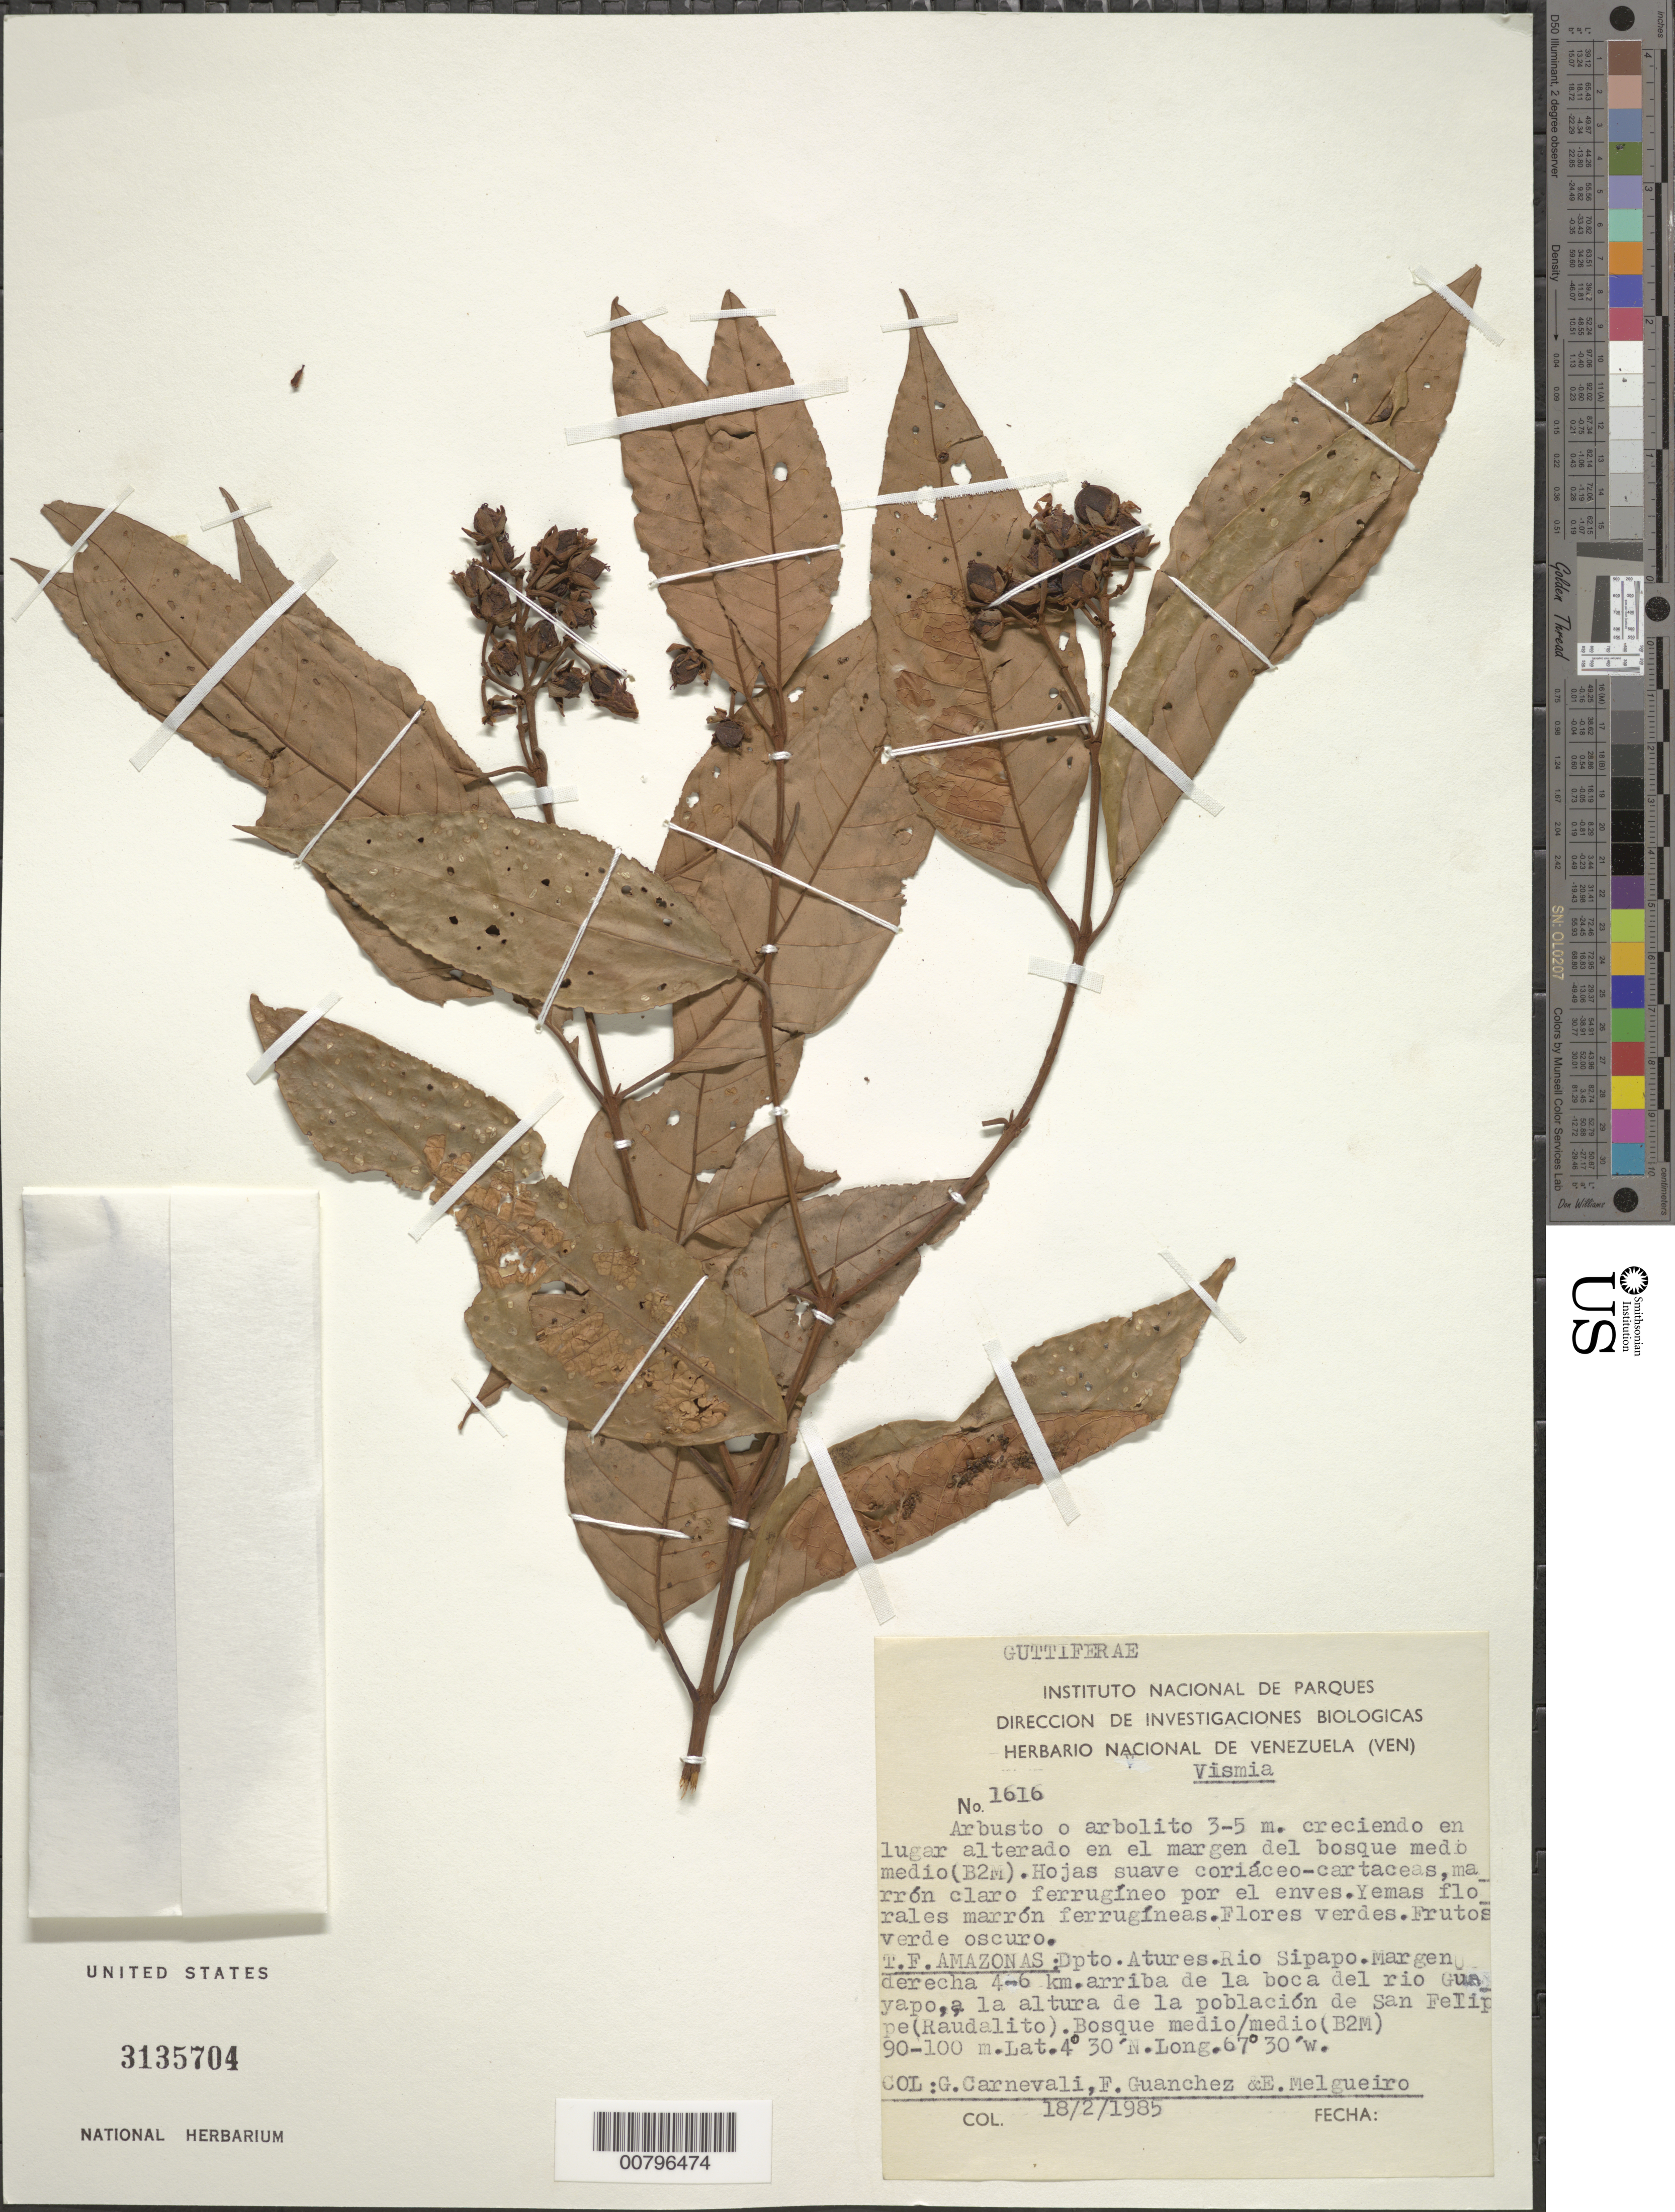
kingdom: Plantae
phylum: Tracheophyta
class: Magnoliopsida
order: Malpighiales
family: Hypericaceae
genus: Vismia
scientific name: Vismia sp.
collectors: G. Carnevali, F. Guánchez M. & E. Melgueiro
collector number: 1616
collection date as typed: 18-Feb-85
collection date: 1985-02-18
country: Venezuela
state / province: Amazonas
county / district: Atures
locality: Río Sipapo, 4-6 km arriba de la boca del Río Guayapo, y San Felipe (Raudalito)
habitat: Lugar alterado en el margen del bosque medio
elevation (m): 90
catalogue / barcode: US 3135704